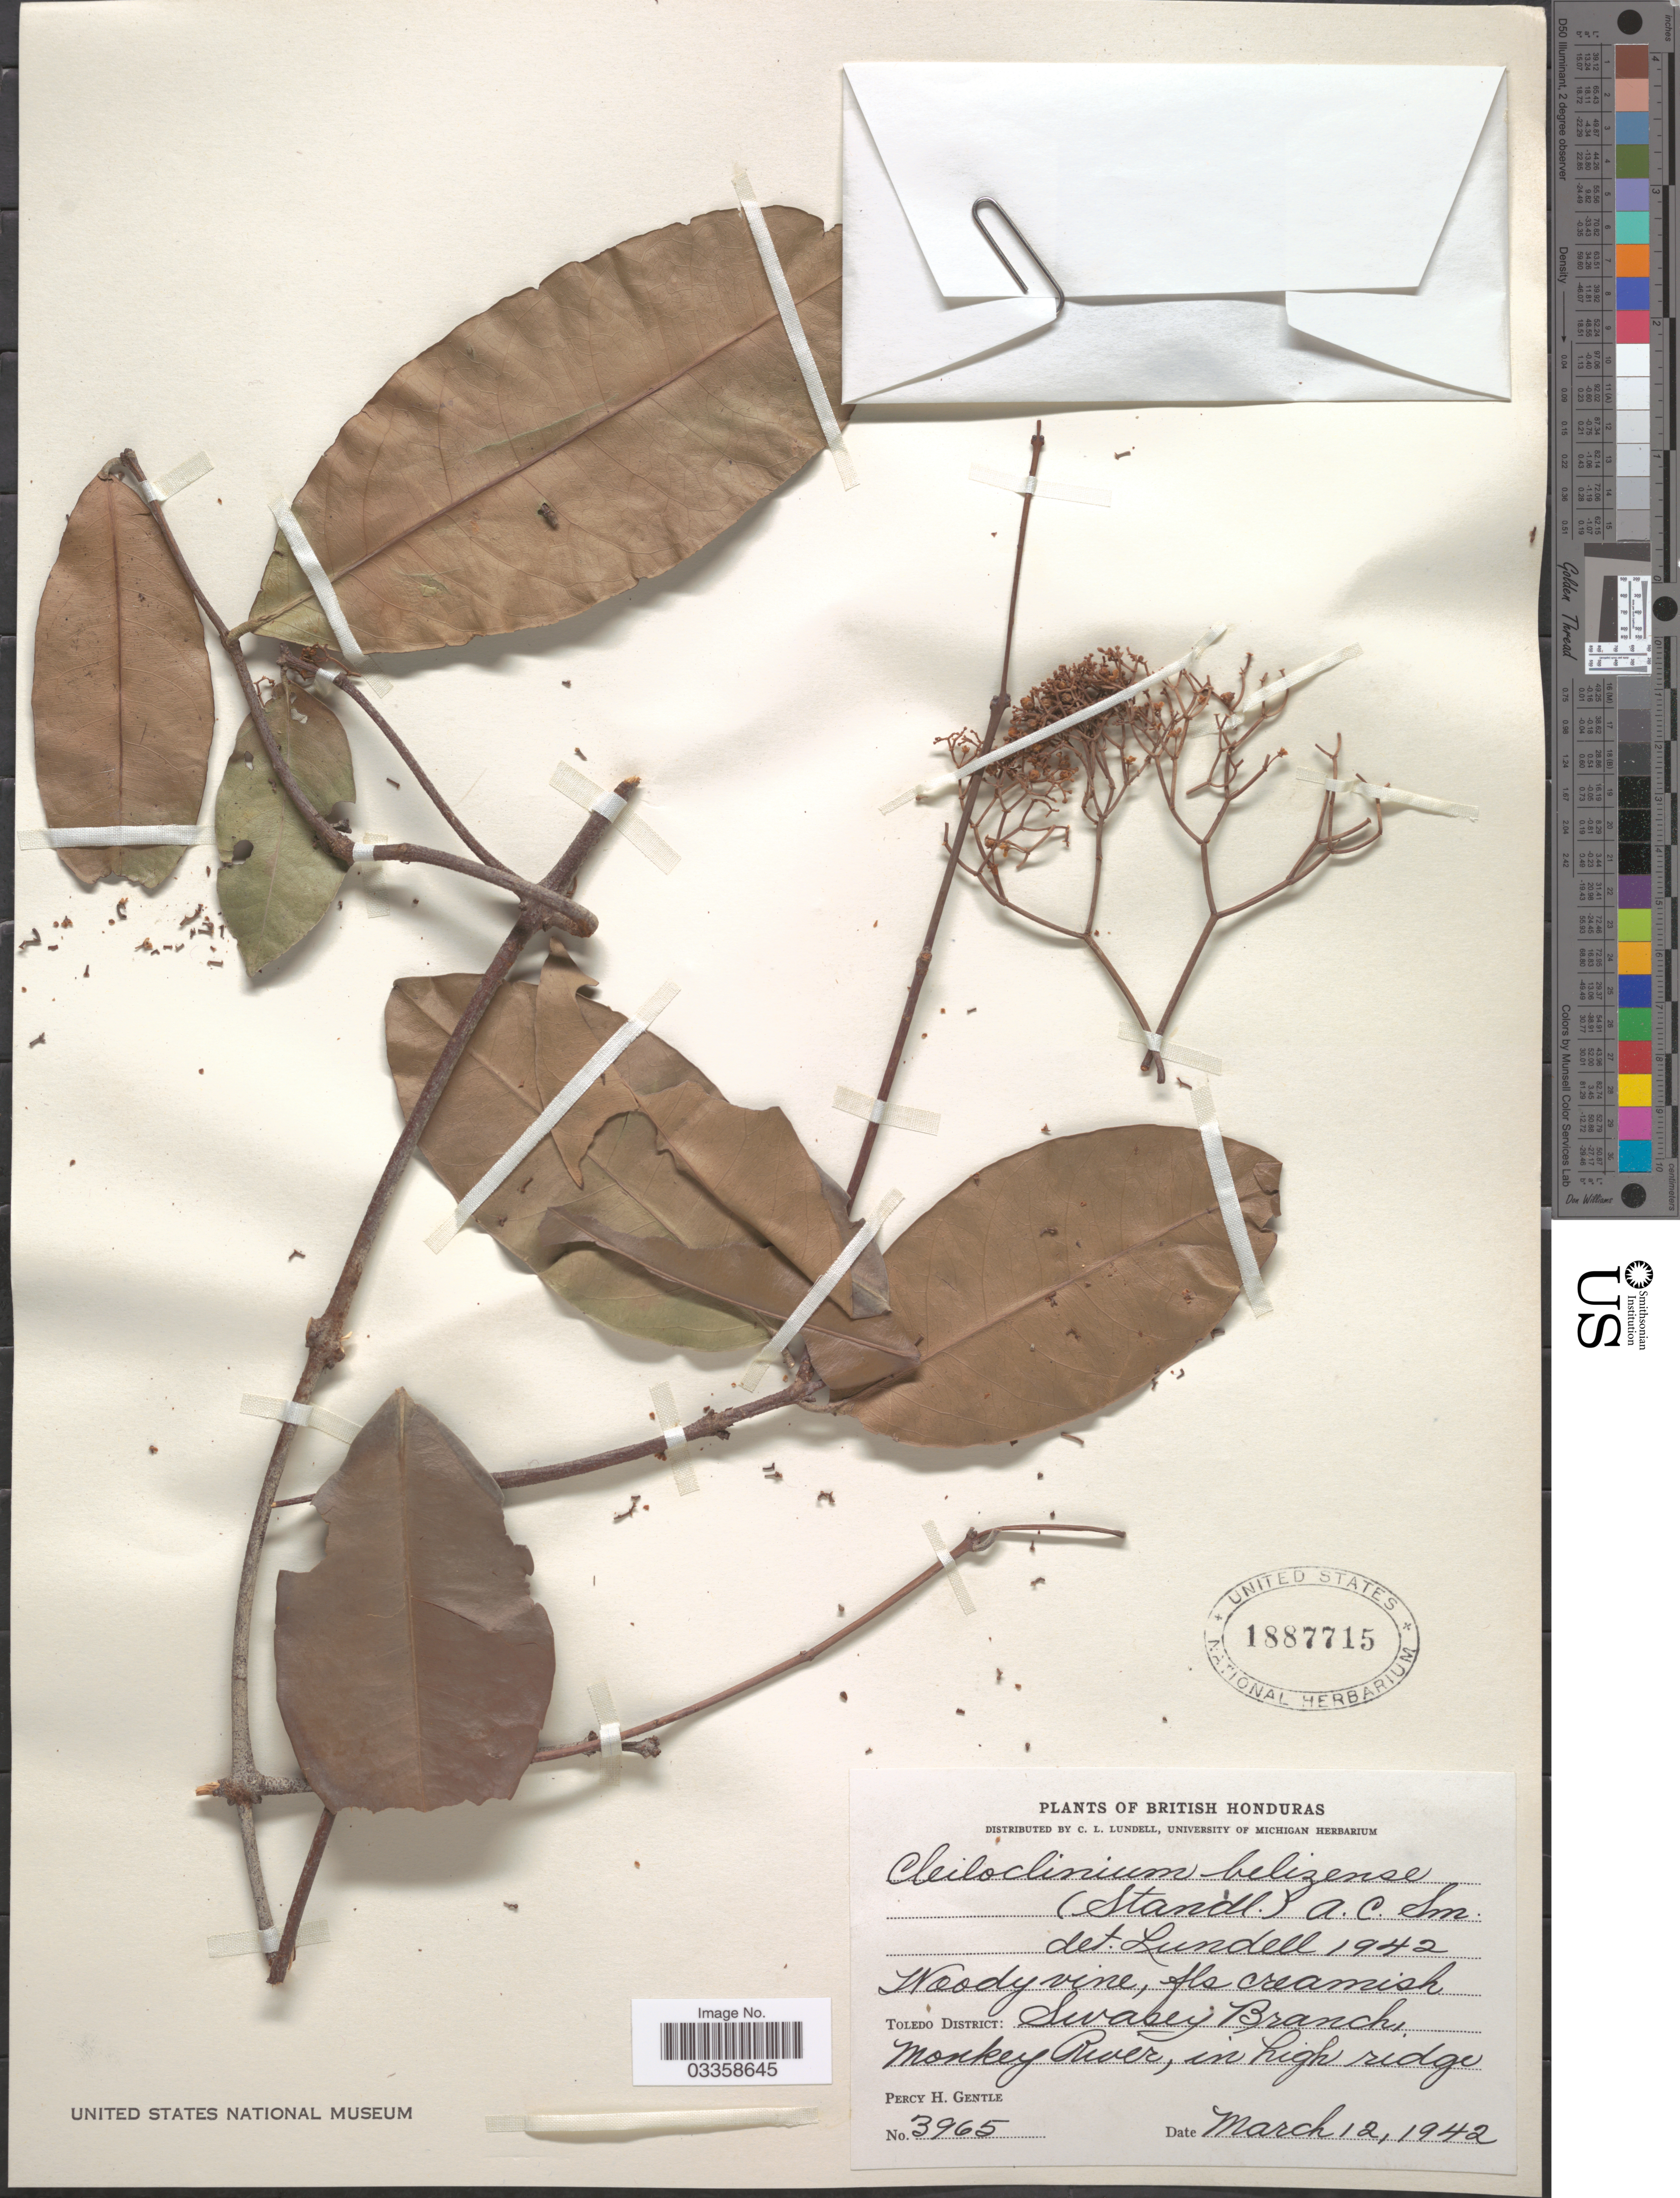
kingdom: Plantae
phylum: Tracheophyta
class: Magnoliopsida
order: Celastrales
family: Celastraceae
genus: Cheiloclinium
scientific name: Cheiloclinium belizense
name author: (Standl.) A.C. Sm.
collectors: P. H. Gentle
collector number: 3965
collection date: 1942-03-12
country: Belize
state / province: Toledo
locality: British Honduras, Toledo District: Swasey Branch, Monkey River, in high ridge.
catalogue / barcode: US 1887715